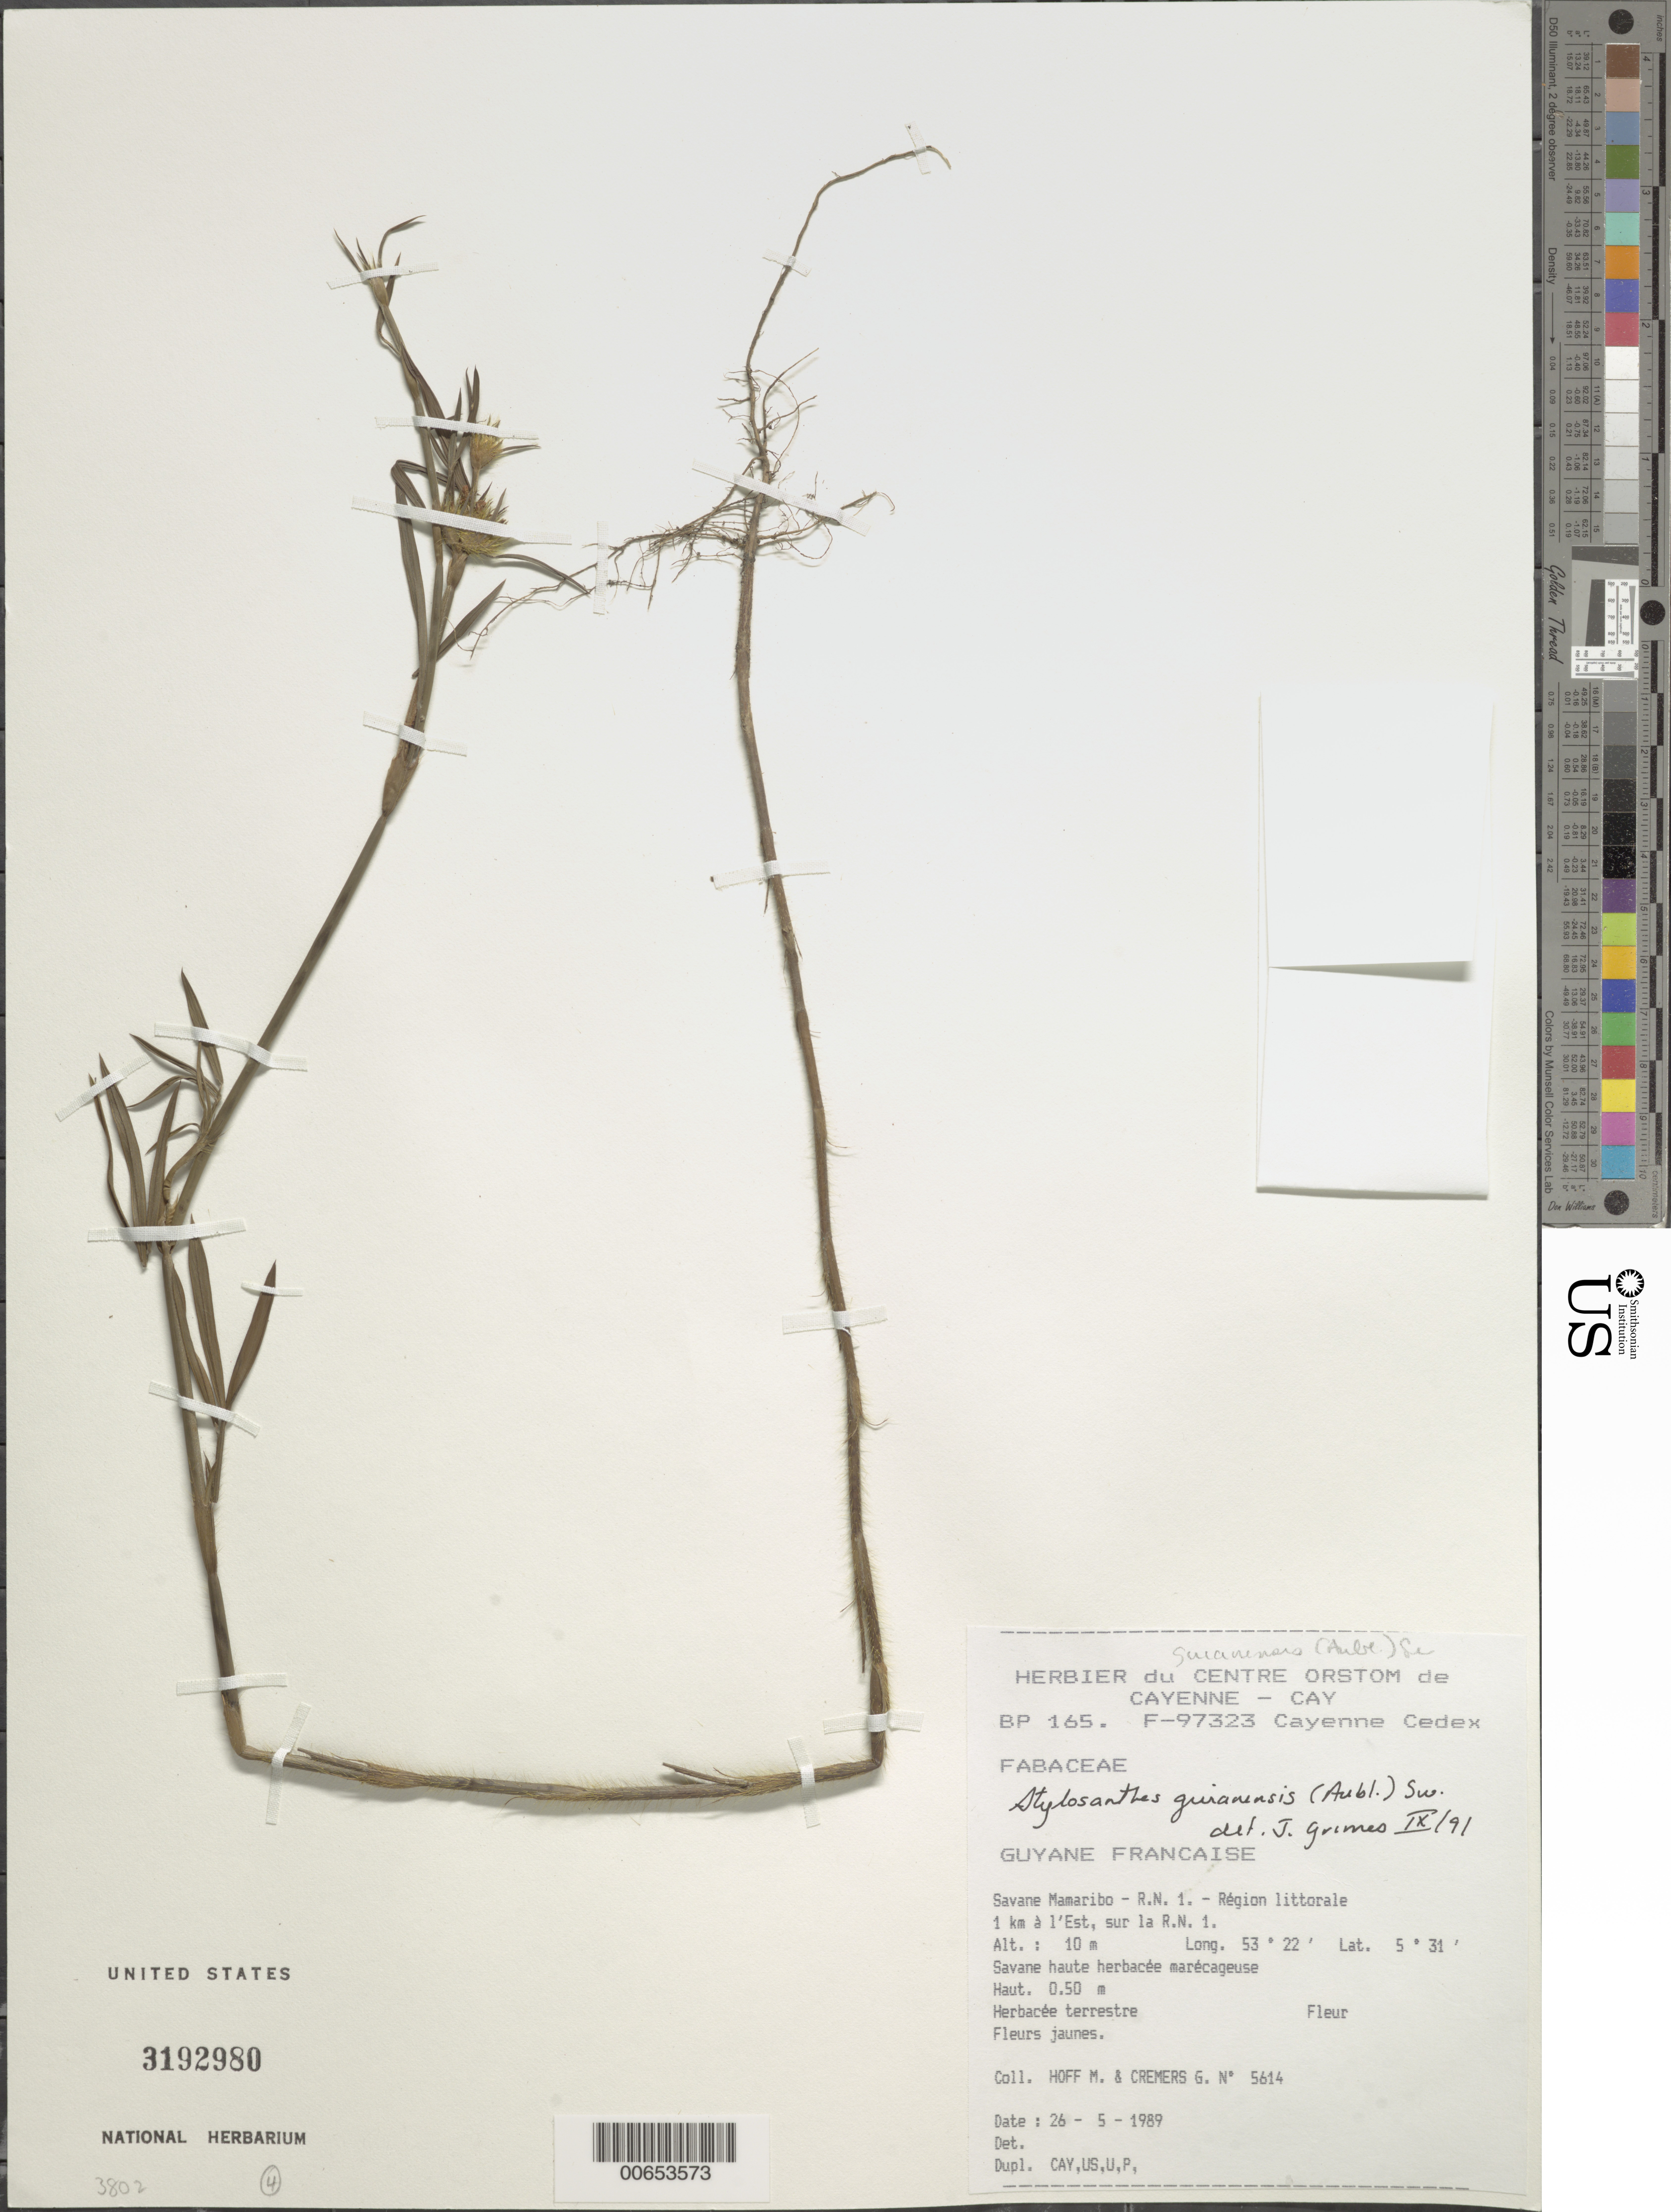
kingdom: Plantae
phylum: Tracheophyta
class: Magnoliopsida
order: Fabales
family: Fabaceae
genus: Stylosanthes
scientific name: Stylosanthes guianensis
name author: (Aubl.) Sw.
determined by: Grimes, J.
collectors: M. Hoff & G. Cremers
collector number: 5614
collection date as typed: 26-May-89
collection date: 1989-05-26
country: French Guiana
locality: Savane Mamaribo, R.N. 1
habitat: High herbaceous marshy savanna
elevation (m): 10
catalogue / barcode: US 3192980